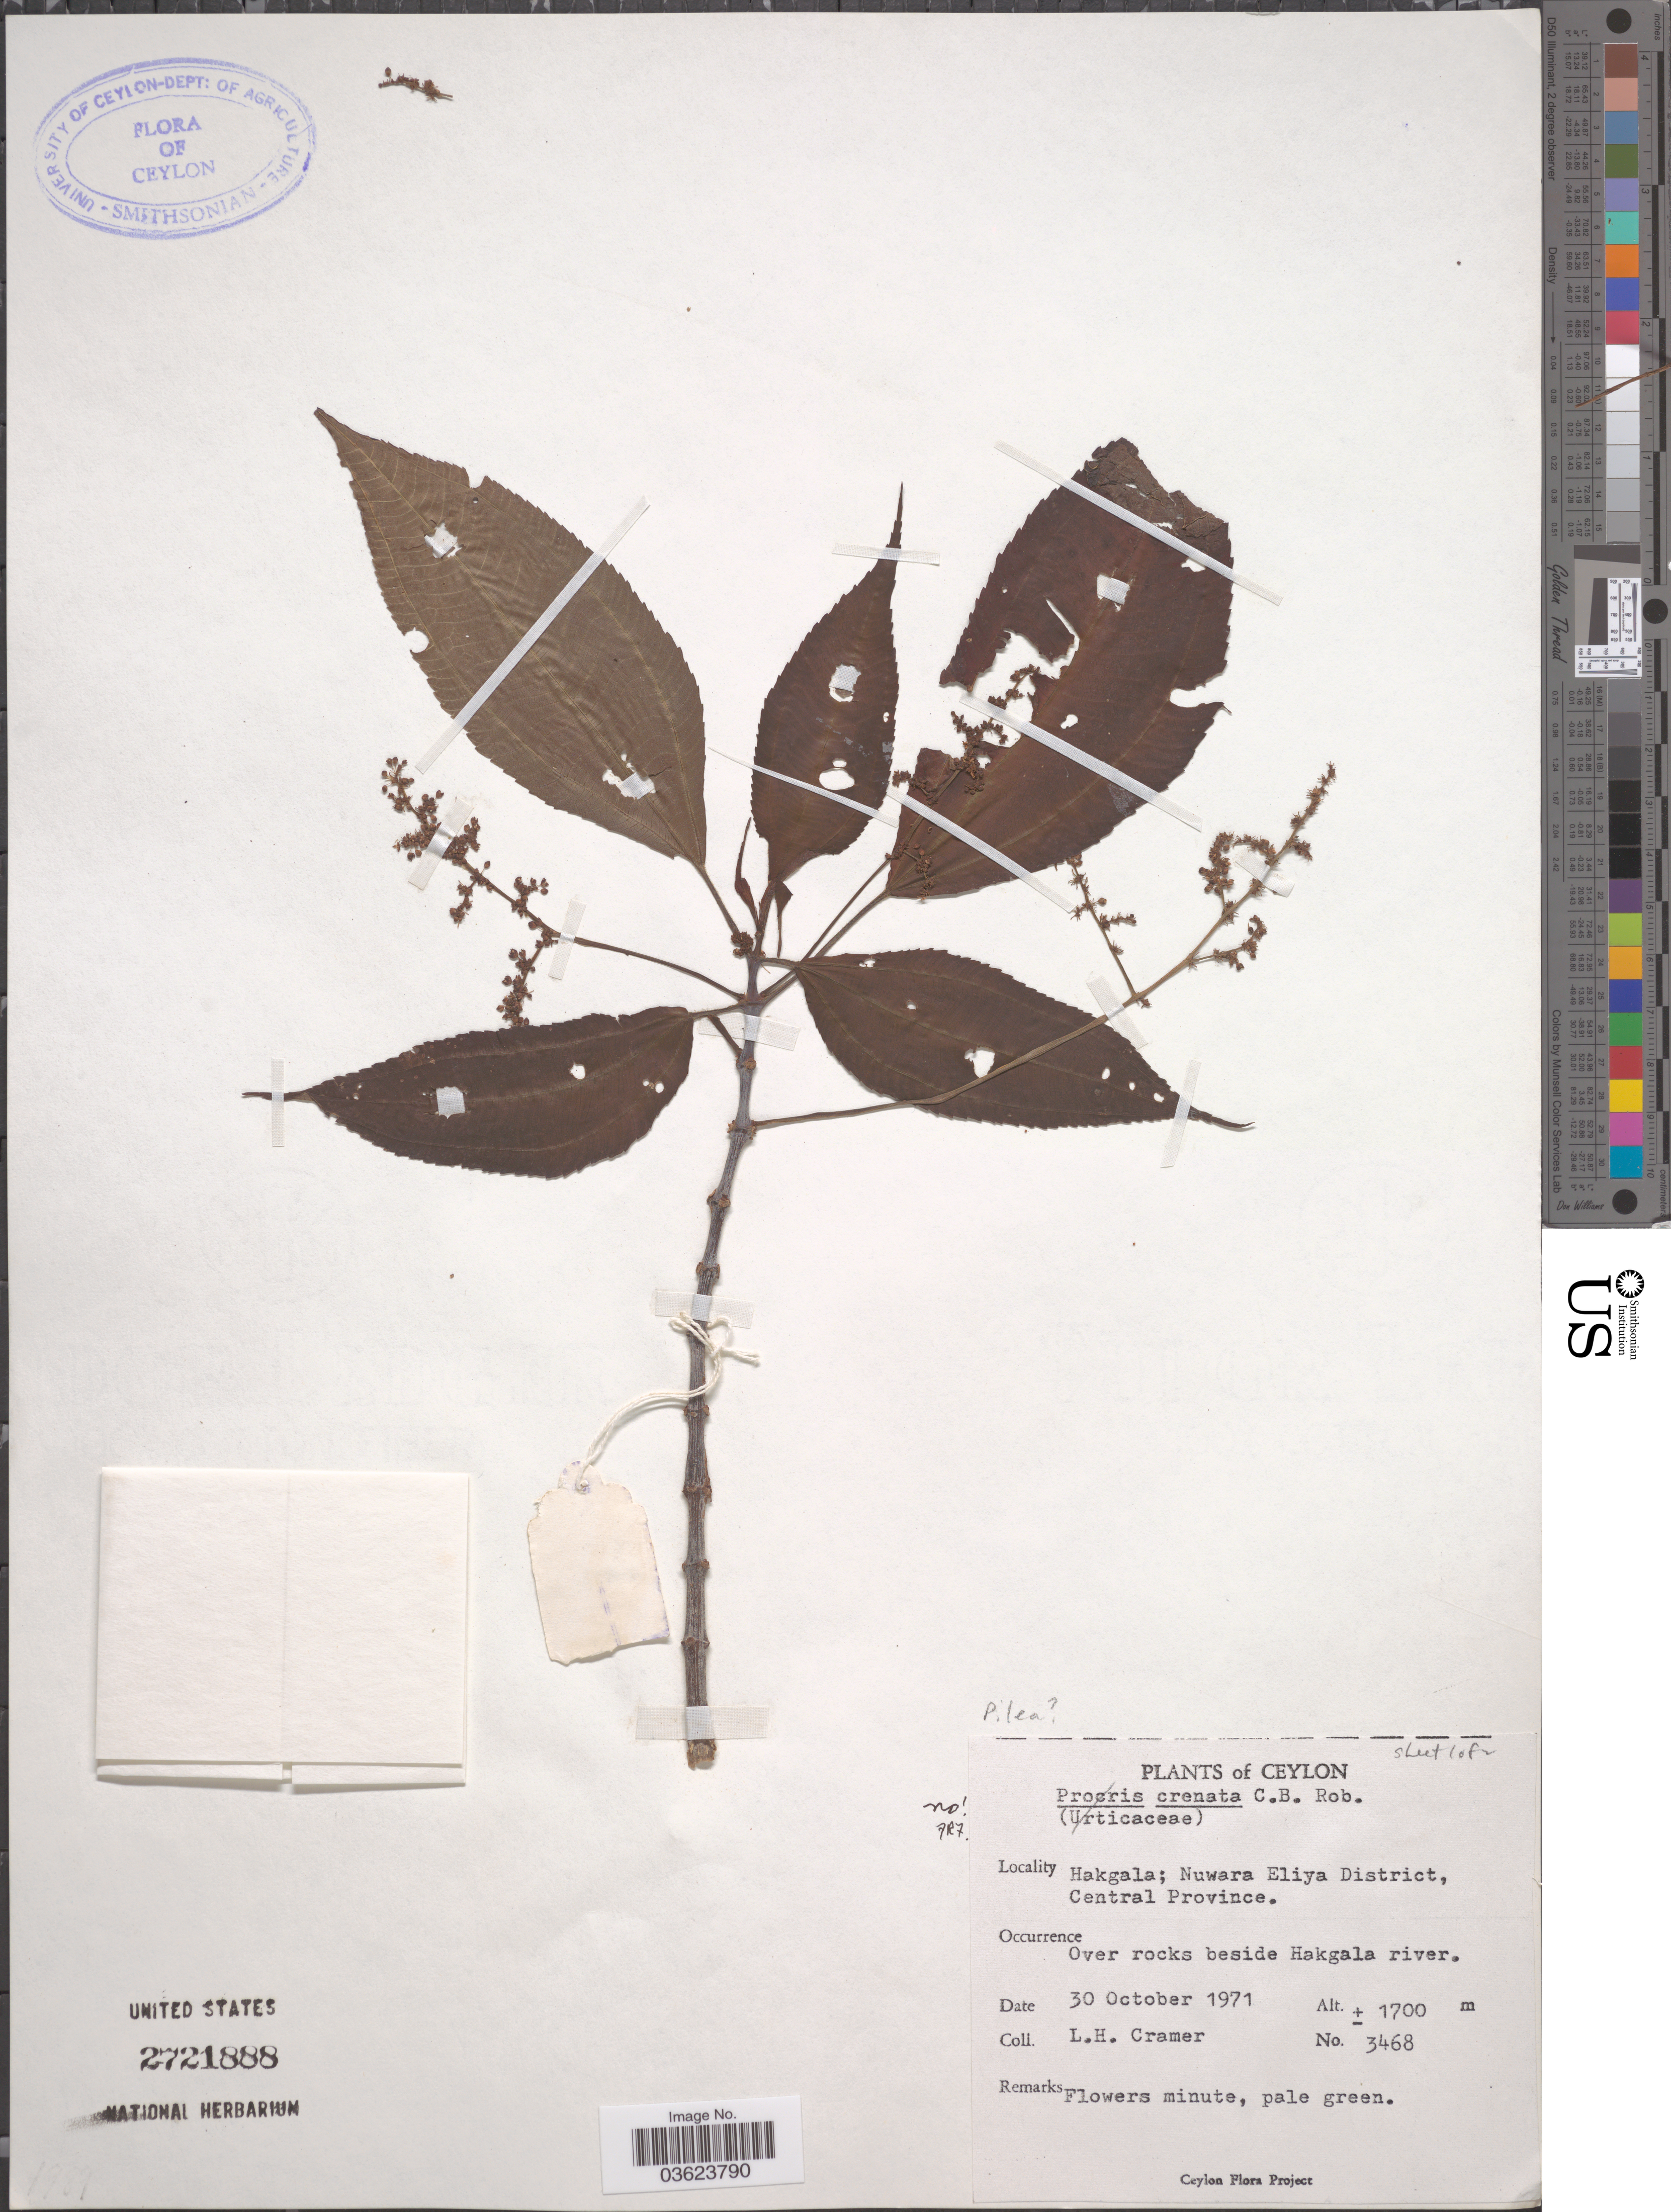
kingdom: Plantae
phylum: Tracheophyta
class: Magnoliopsida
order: Rosales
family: Urticaceae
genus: Pilea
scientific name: Pilea sp.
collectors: L. H. Cramer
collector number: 3468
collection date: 1971-10-30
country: Sri Lanka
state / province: Central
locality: Ceylon. Hakgala; Nuwara Eliya District. Over rocks beside Hakgala river.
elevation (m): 1700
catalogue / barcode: US 2721888